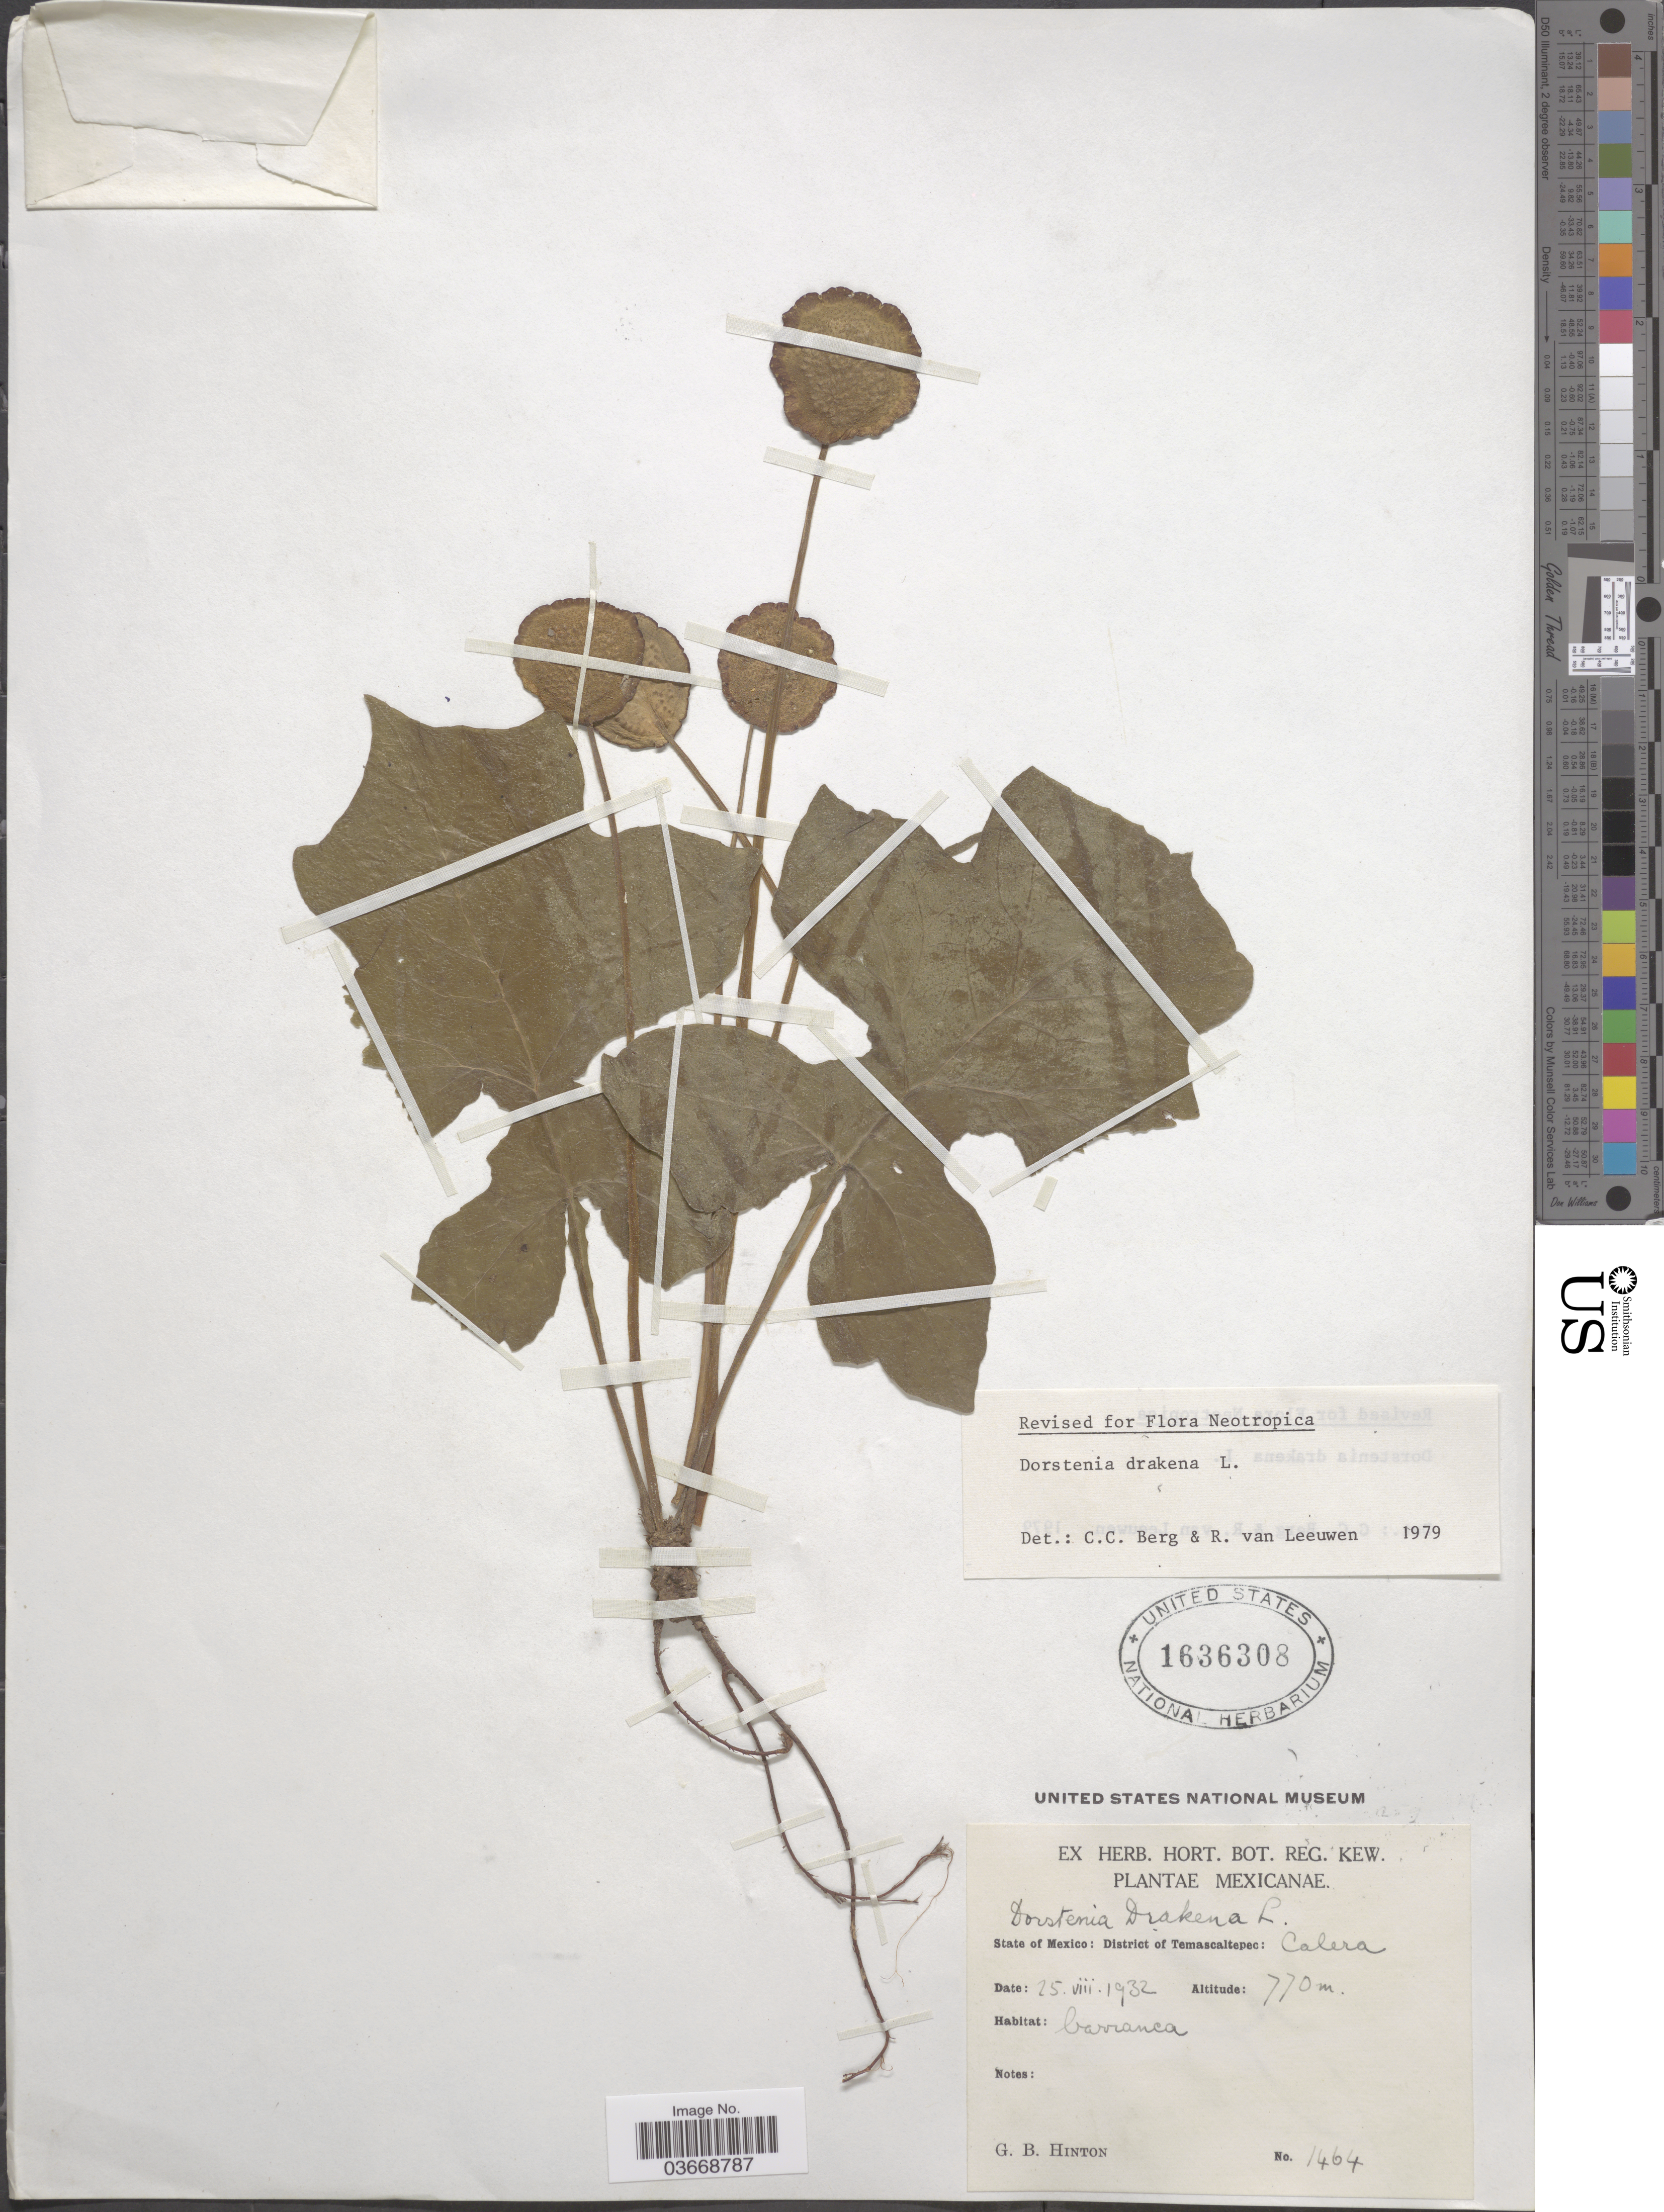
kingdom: Plantae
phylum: Tracheophyta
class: Magnoliopsida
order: Rosales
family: Moraceae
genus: Dorstenia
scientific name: Dorstenia drakena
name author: L.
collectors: G. B. Hinton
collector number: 1464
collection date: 1932-08-25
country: Mexico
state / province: México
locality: District of Temascaltepec: Calera.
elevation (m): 770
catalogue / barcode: US 1636308